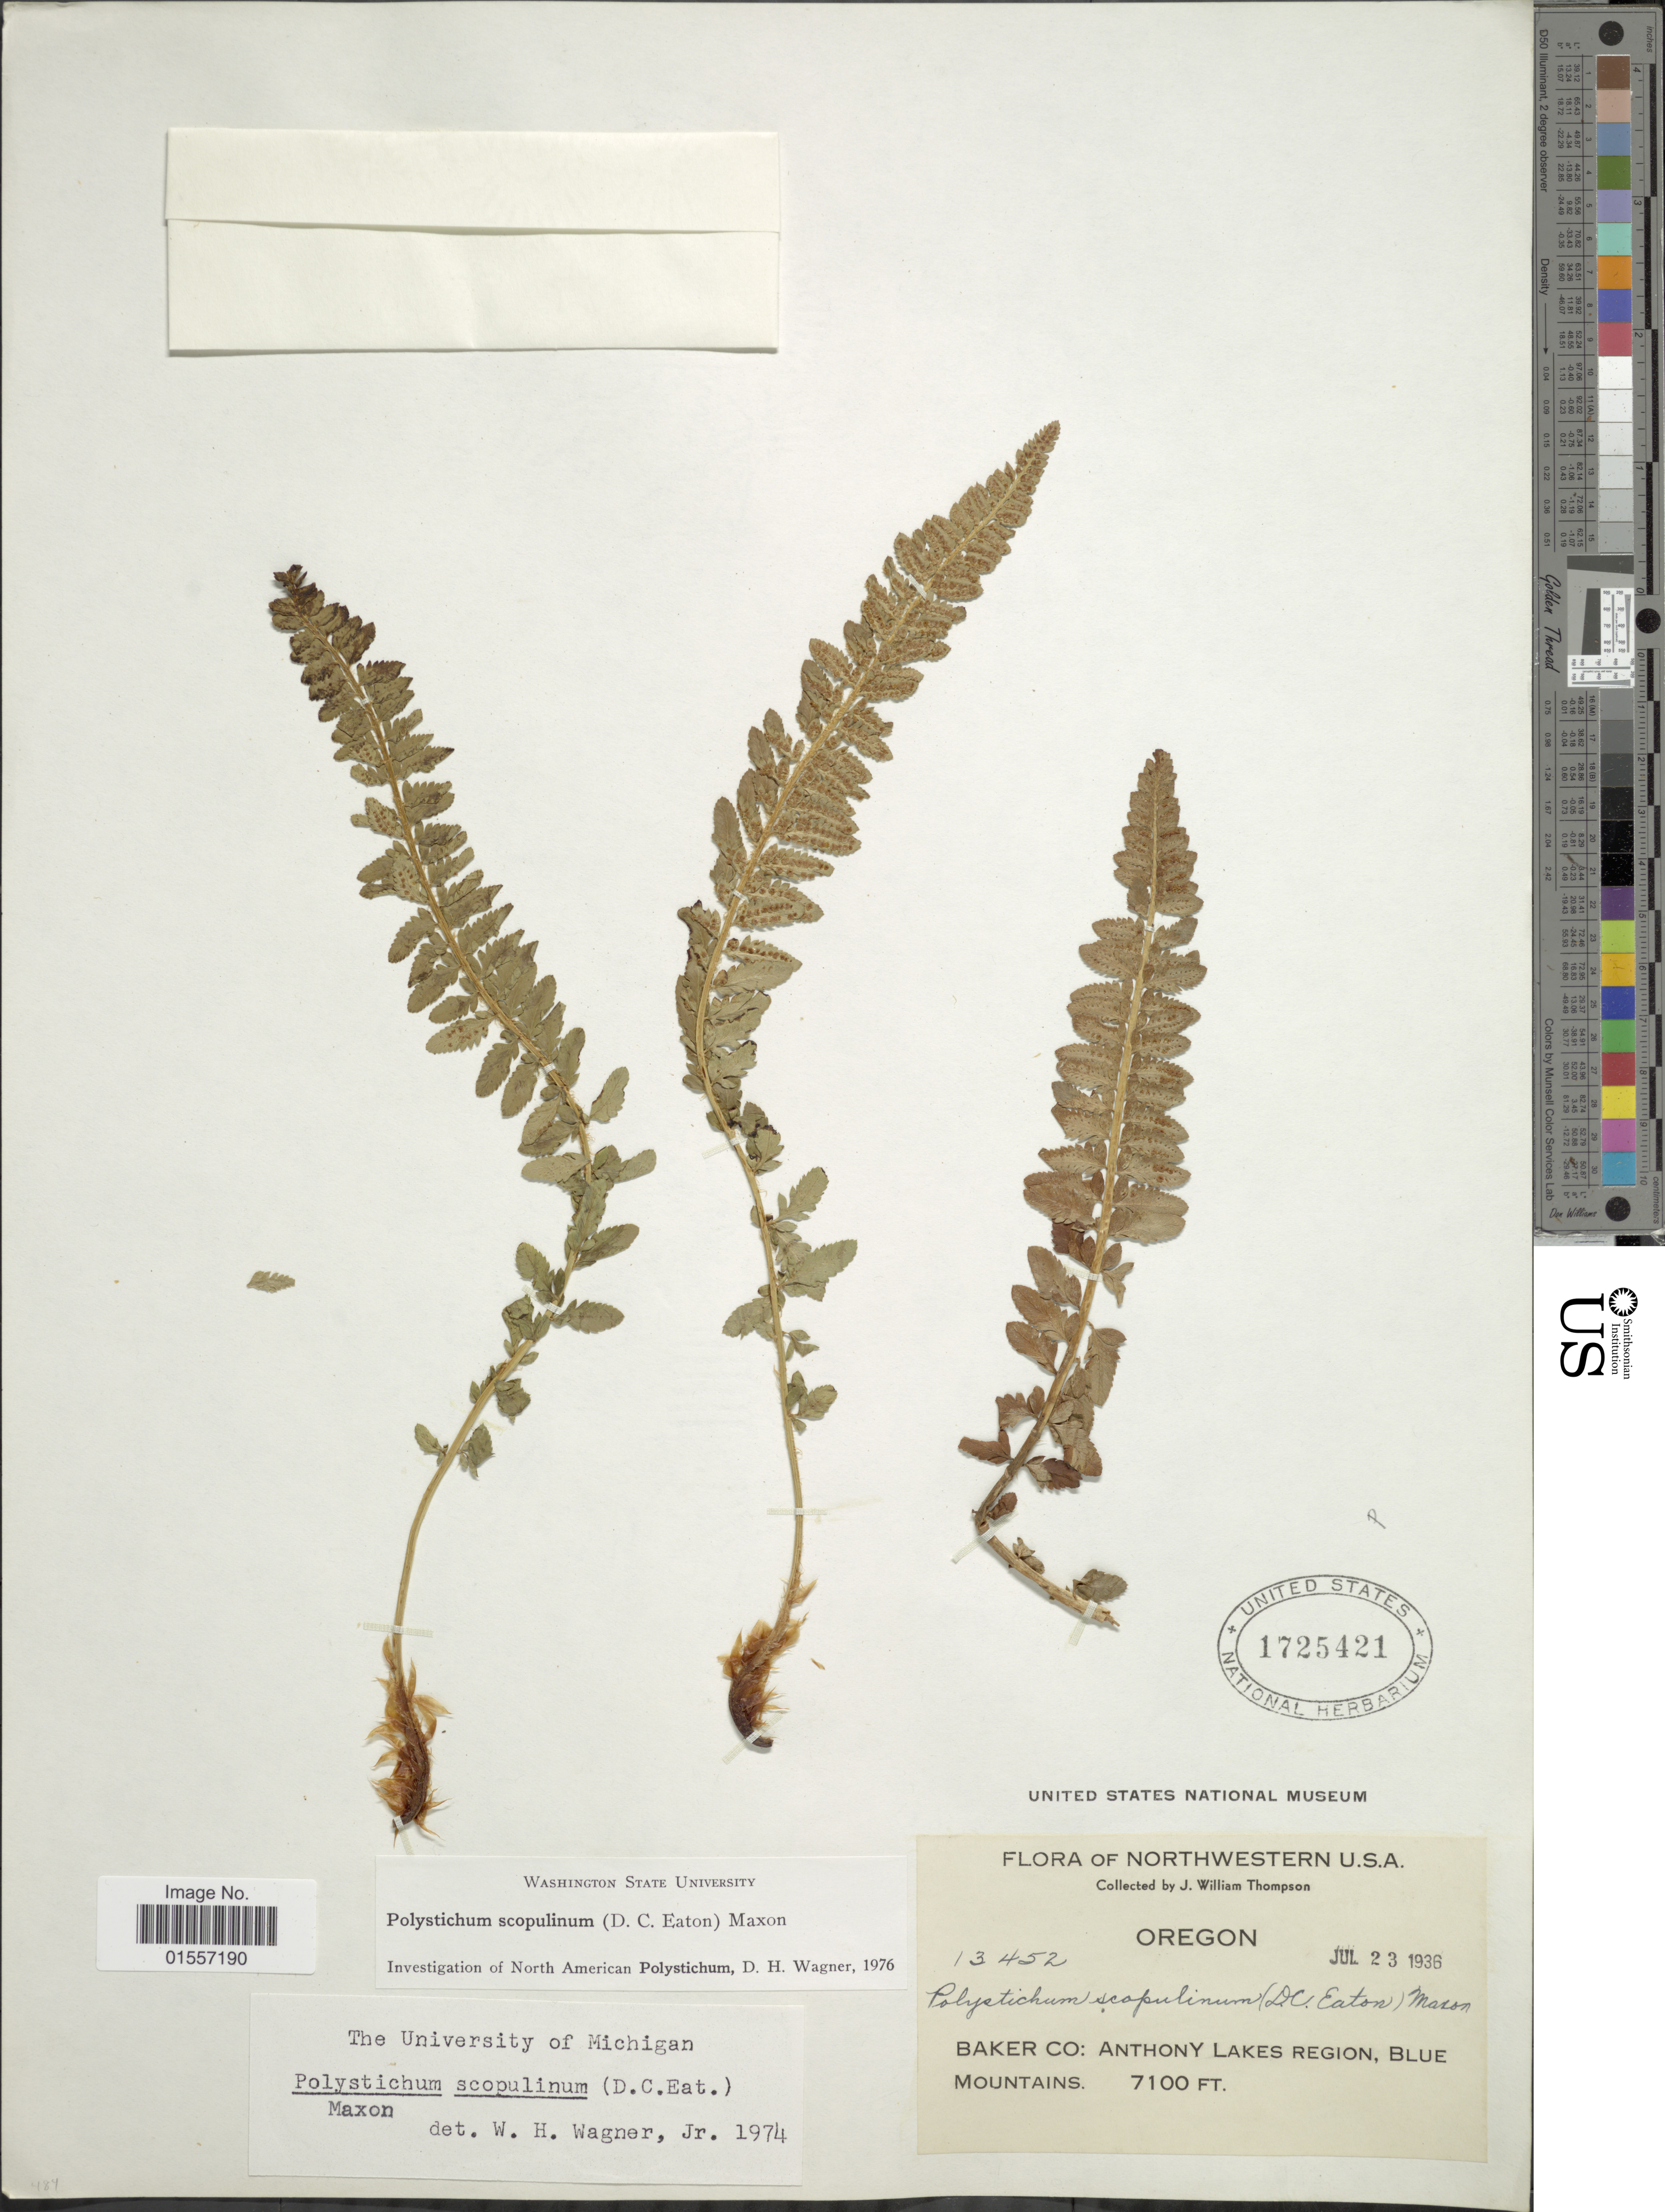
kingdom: Plantae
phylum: Tracheophyta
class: Polypodiopsida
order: Polypodiales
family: Dryopteridaceae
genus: Polystichum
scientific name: Polystichum scopulinum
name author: (D.C. Eaton) Maxon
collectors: J. W. Thompson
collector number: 13452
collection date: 1936-07-23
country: United States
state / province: Oregon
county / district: Baker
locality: Northwestern, U. S. A., Oregon, Baker Co: Anthony Lakes Region, Blue mountains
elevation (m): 2164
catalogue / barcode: US 1725421